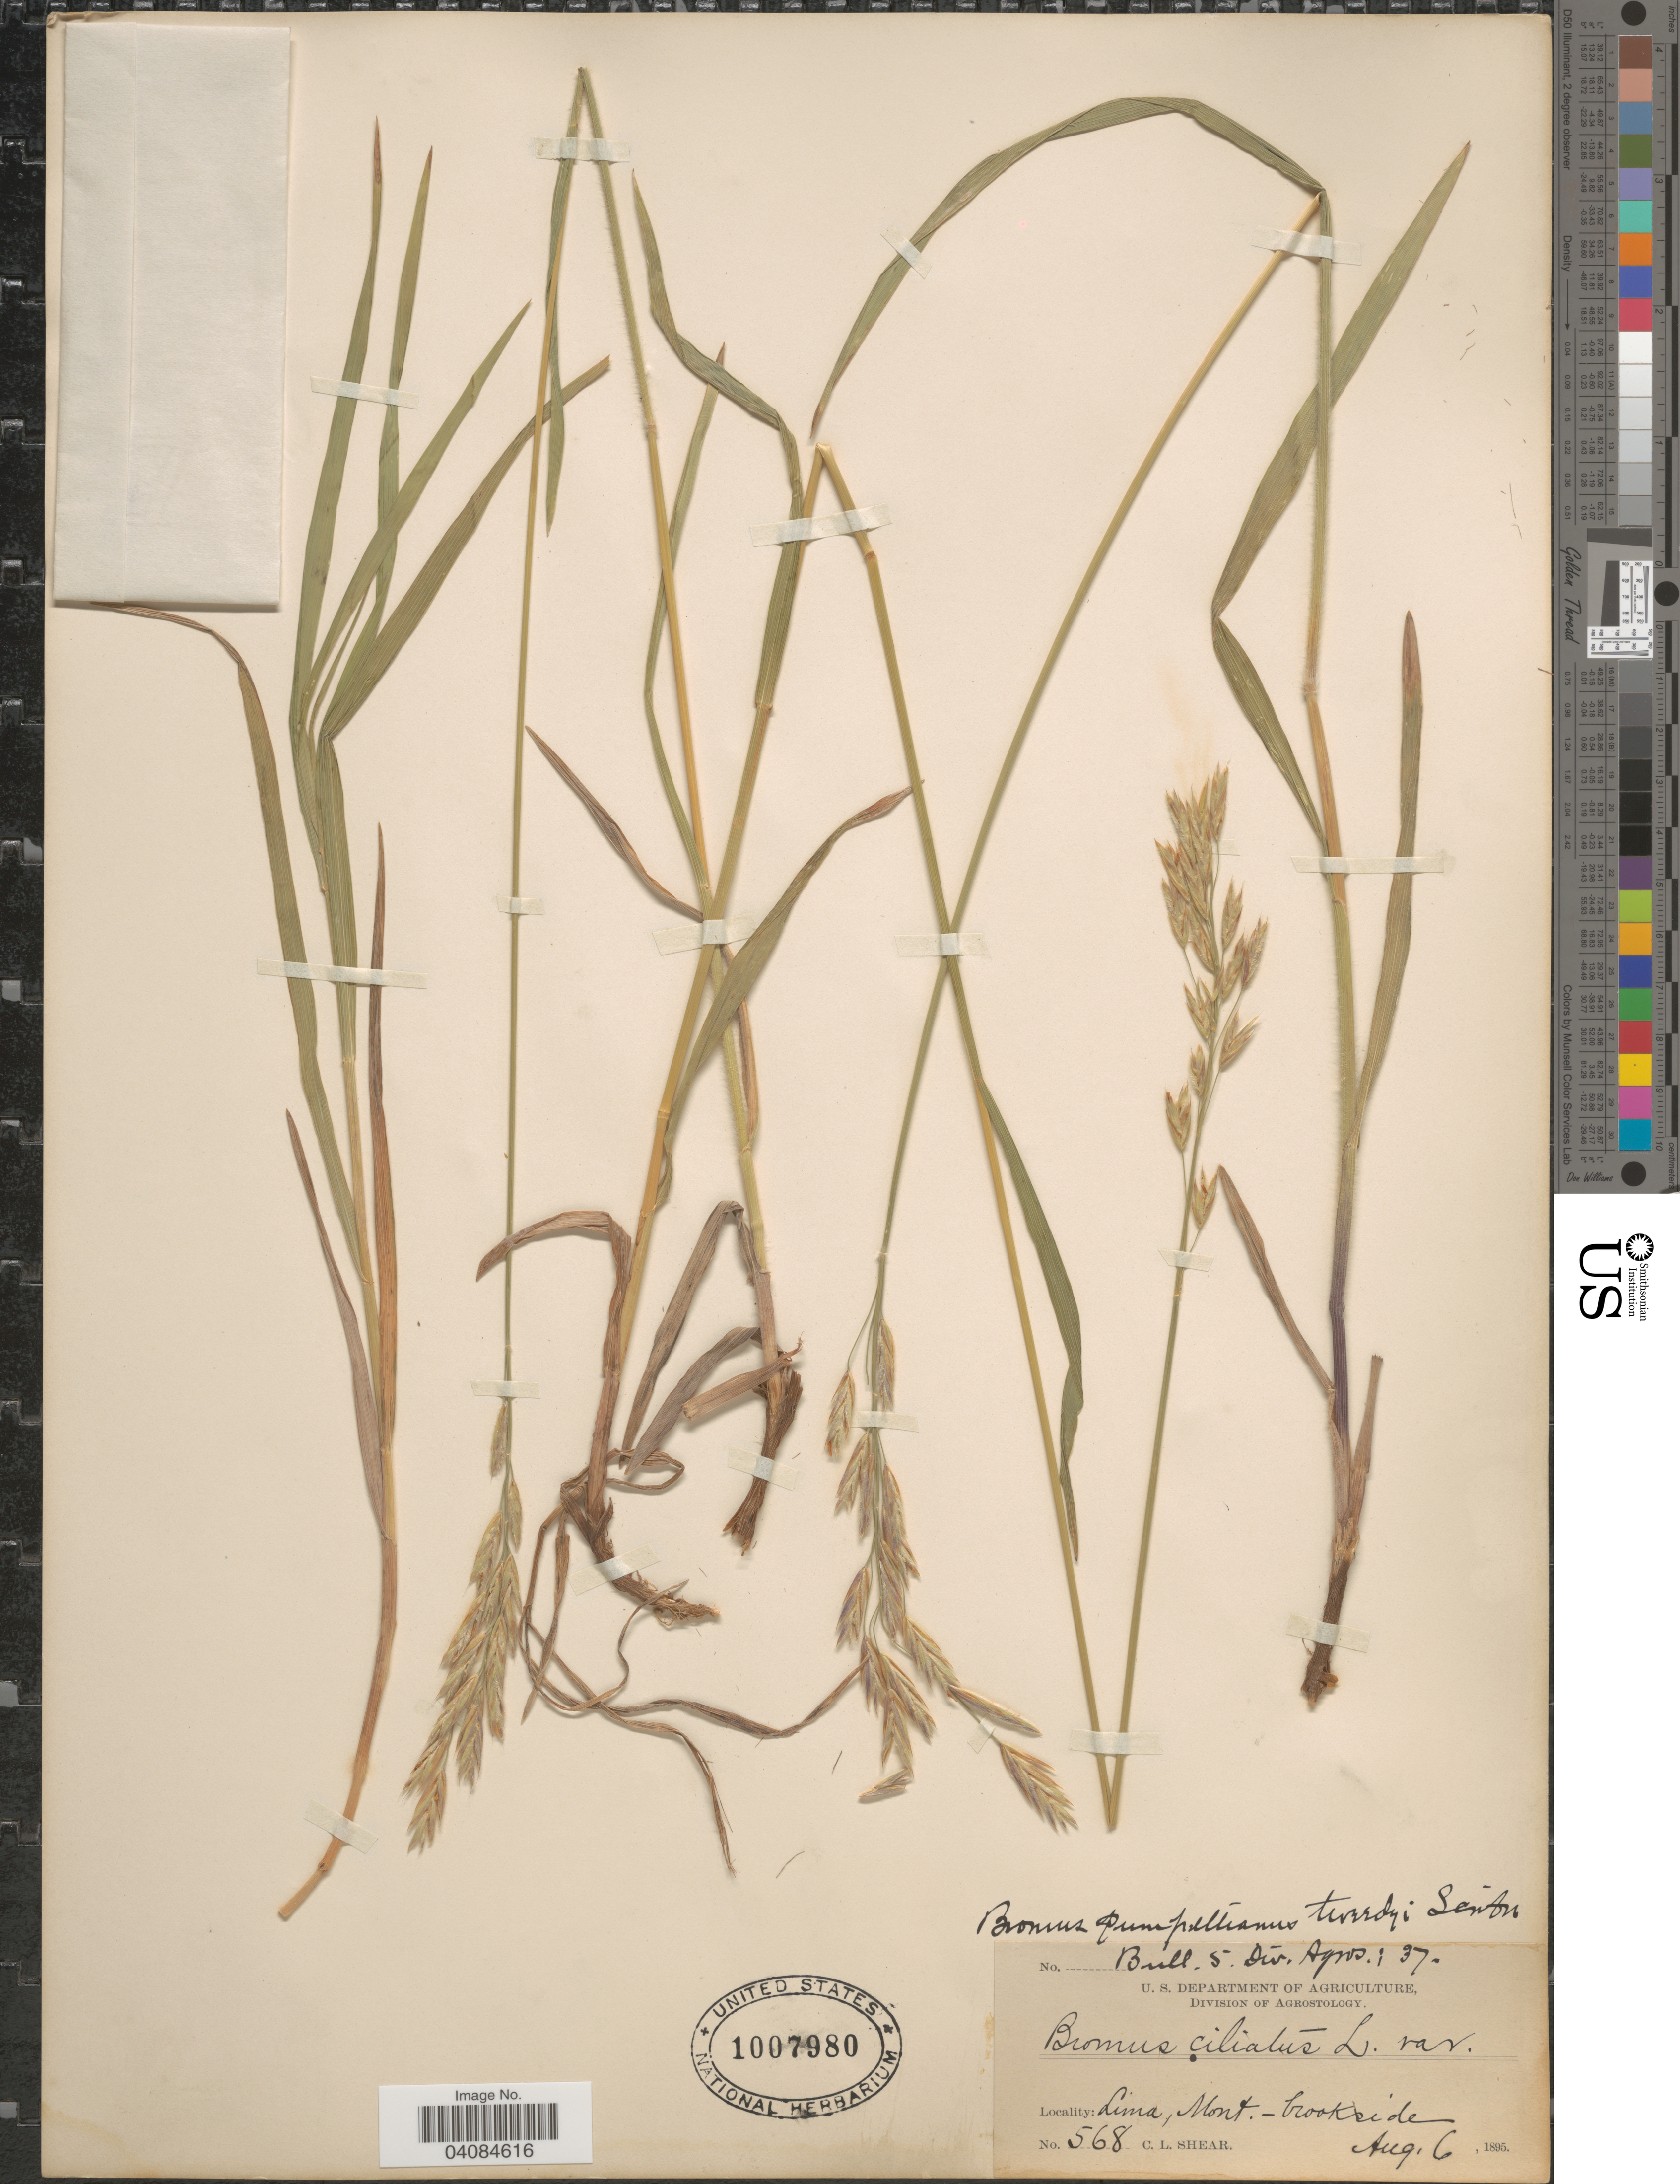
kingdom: Plantae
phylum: Tracheophyta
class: Liliopsida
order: Poales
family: Poaceae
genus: Bromus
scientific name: Bromus pumpellianus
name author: Scribn.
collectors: C. L. Shear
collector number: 568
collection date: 1895-08-06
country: United States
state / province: Montana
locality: Lima. Brookside.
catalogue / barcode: US 1007980